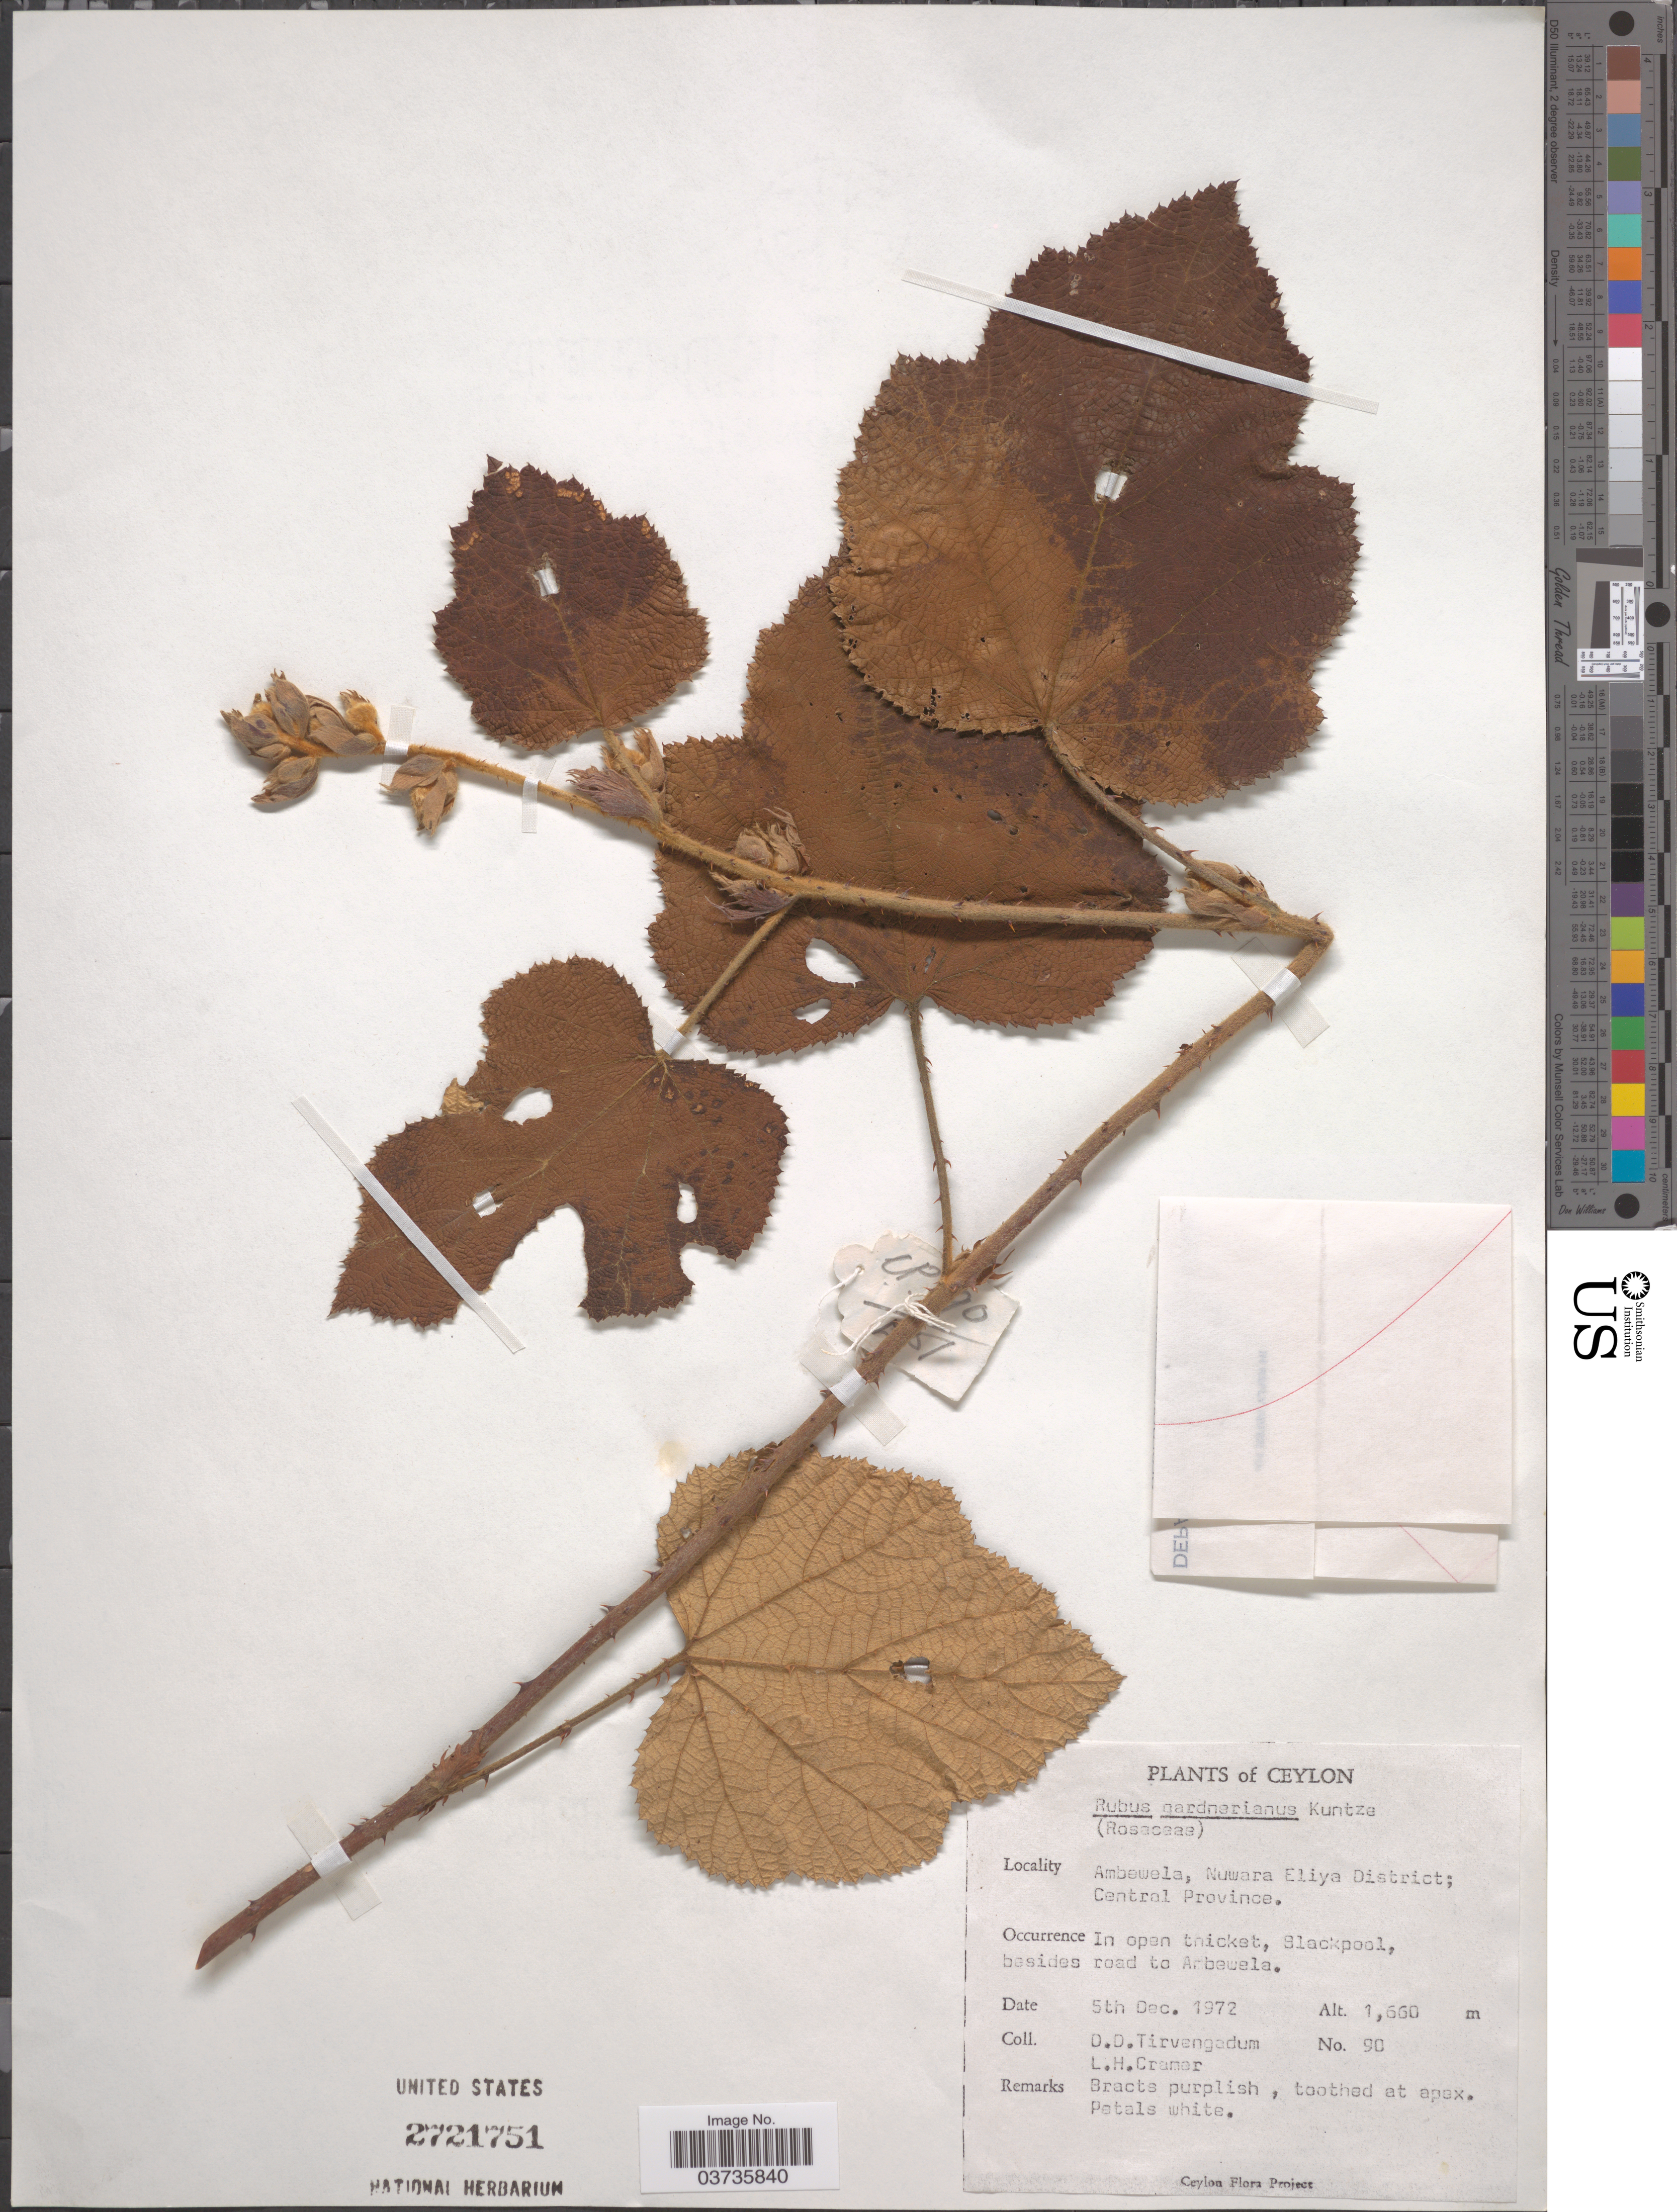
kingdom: Plantae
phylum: Tracheophyta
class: Magnoliopsida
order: Rosales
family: Rosaceae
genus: Rubus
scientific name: Rubus gardenerianus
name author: Kuntze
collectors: D. Tirvengadum & L. H. Cramer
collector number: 90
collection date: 1972-12-05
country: Sri Lanka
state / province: Central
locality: Ceylon. Ambewela, Nuwara Eliya District. Blackpool, besides road to Arbewela.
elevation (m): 1660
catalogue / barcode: US 2721751